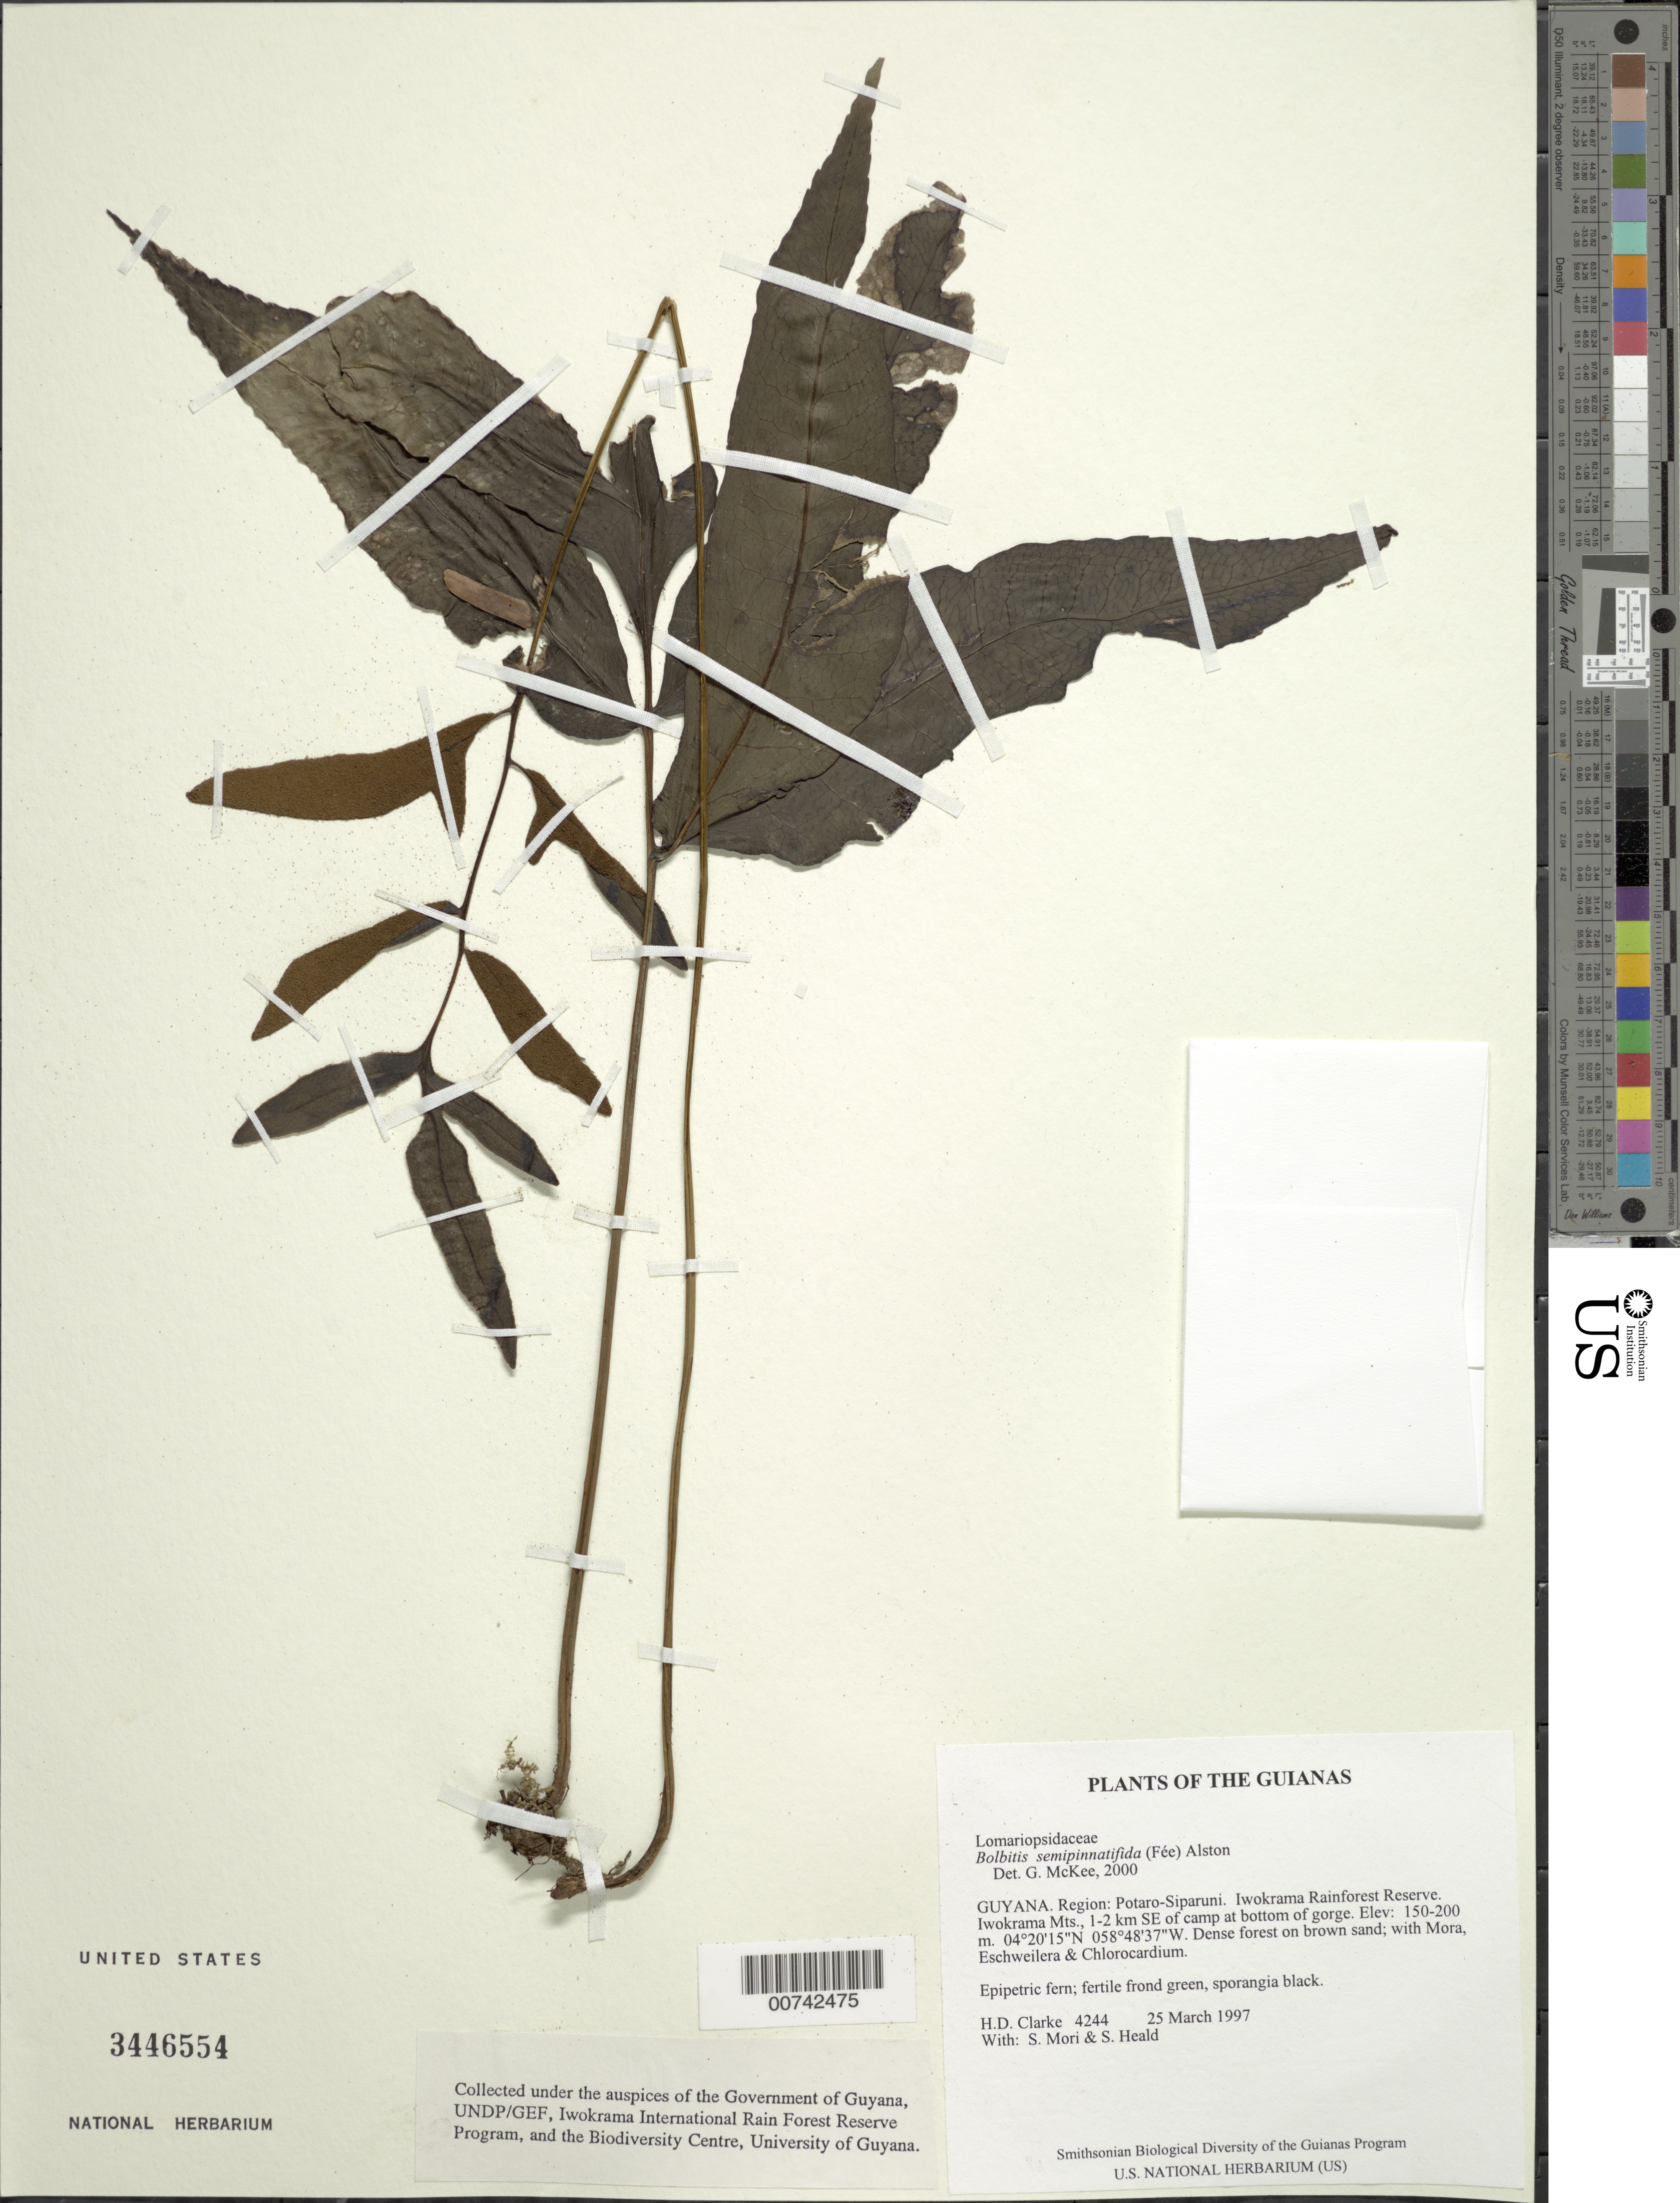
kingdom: Plantae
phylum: Tracheophyta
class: Polypodiopsida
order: Polypodiales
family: Dryopteridaceae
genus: Bolbitis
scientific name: Bolbitis semipinnatifida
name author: (Fée) Alston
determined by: McKee, G. S., (US), NMNH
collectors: H. D. Clarke, S. Mori & S. Heald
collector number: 4244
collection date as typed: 25 March 1997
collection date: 1997-03-25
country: Guyana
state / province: Potaro-Siparuni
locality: Iwokrama Rainforest Reserve. Iwokrama Mts., 1-2 km SE of camp at bottom of gorge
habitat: Dense forest on brown sand; with Mora, Eschweilera & Chlorocardium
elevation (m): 150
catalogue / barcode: US 3446554